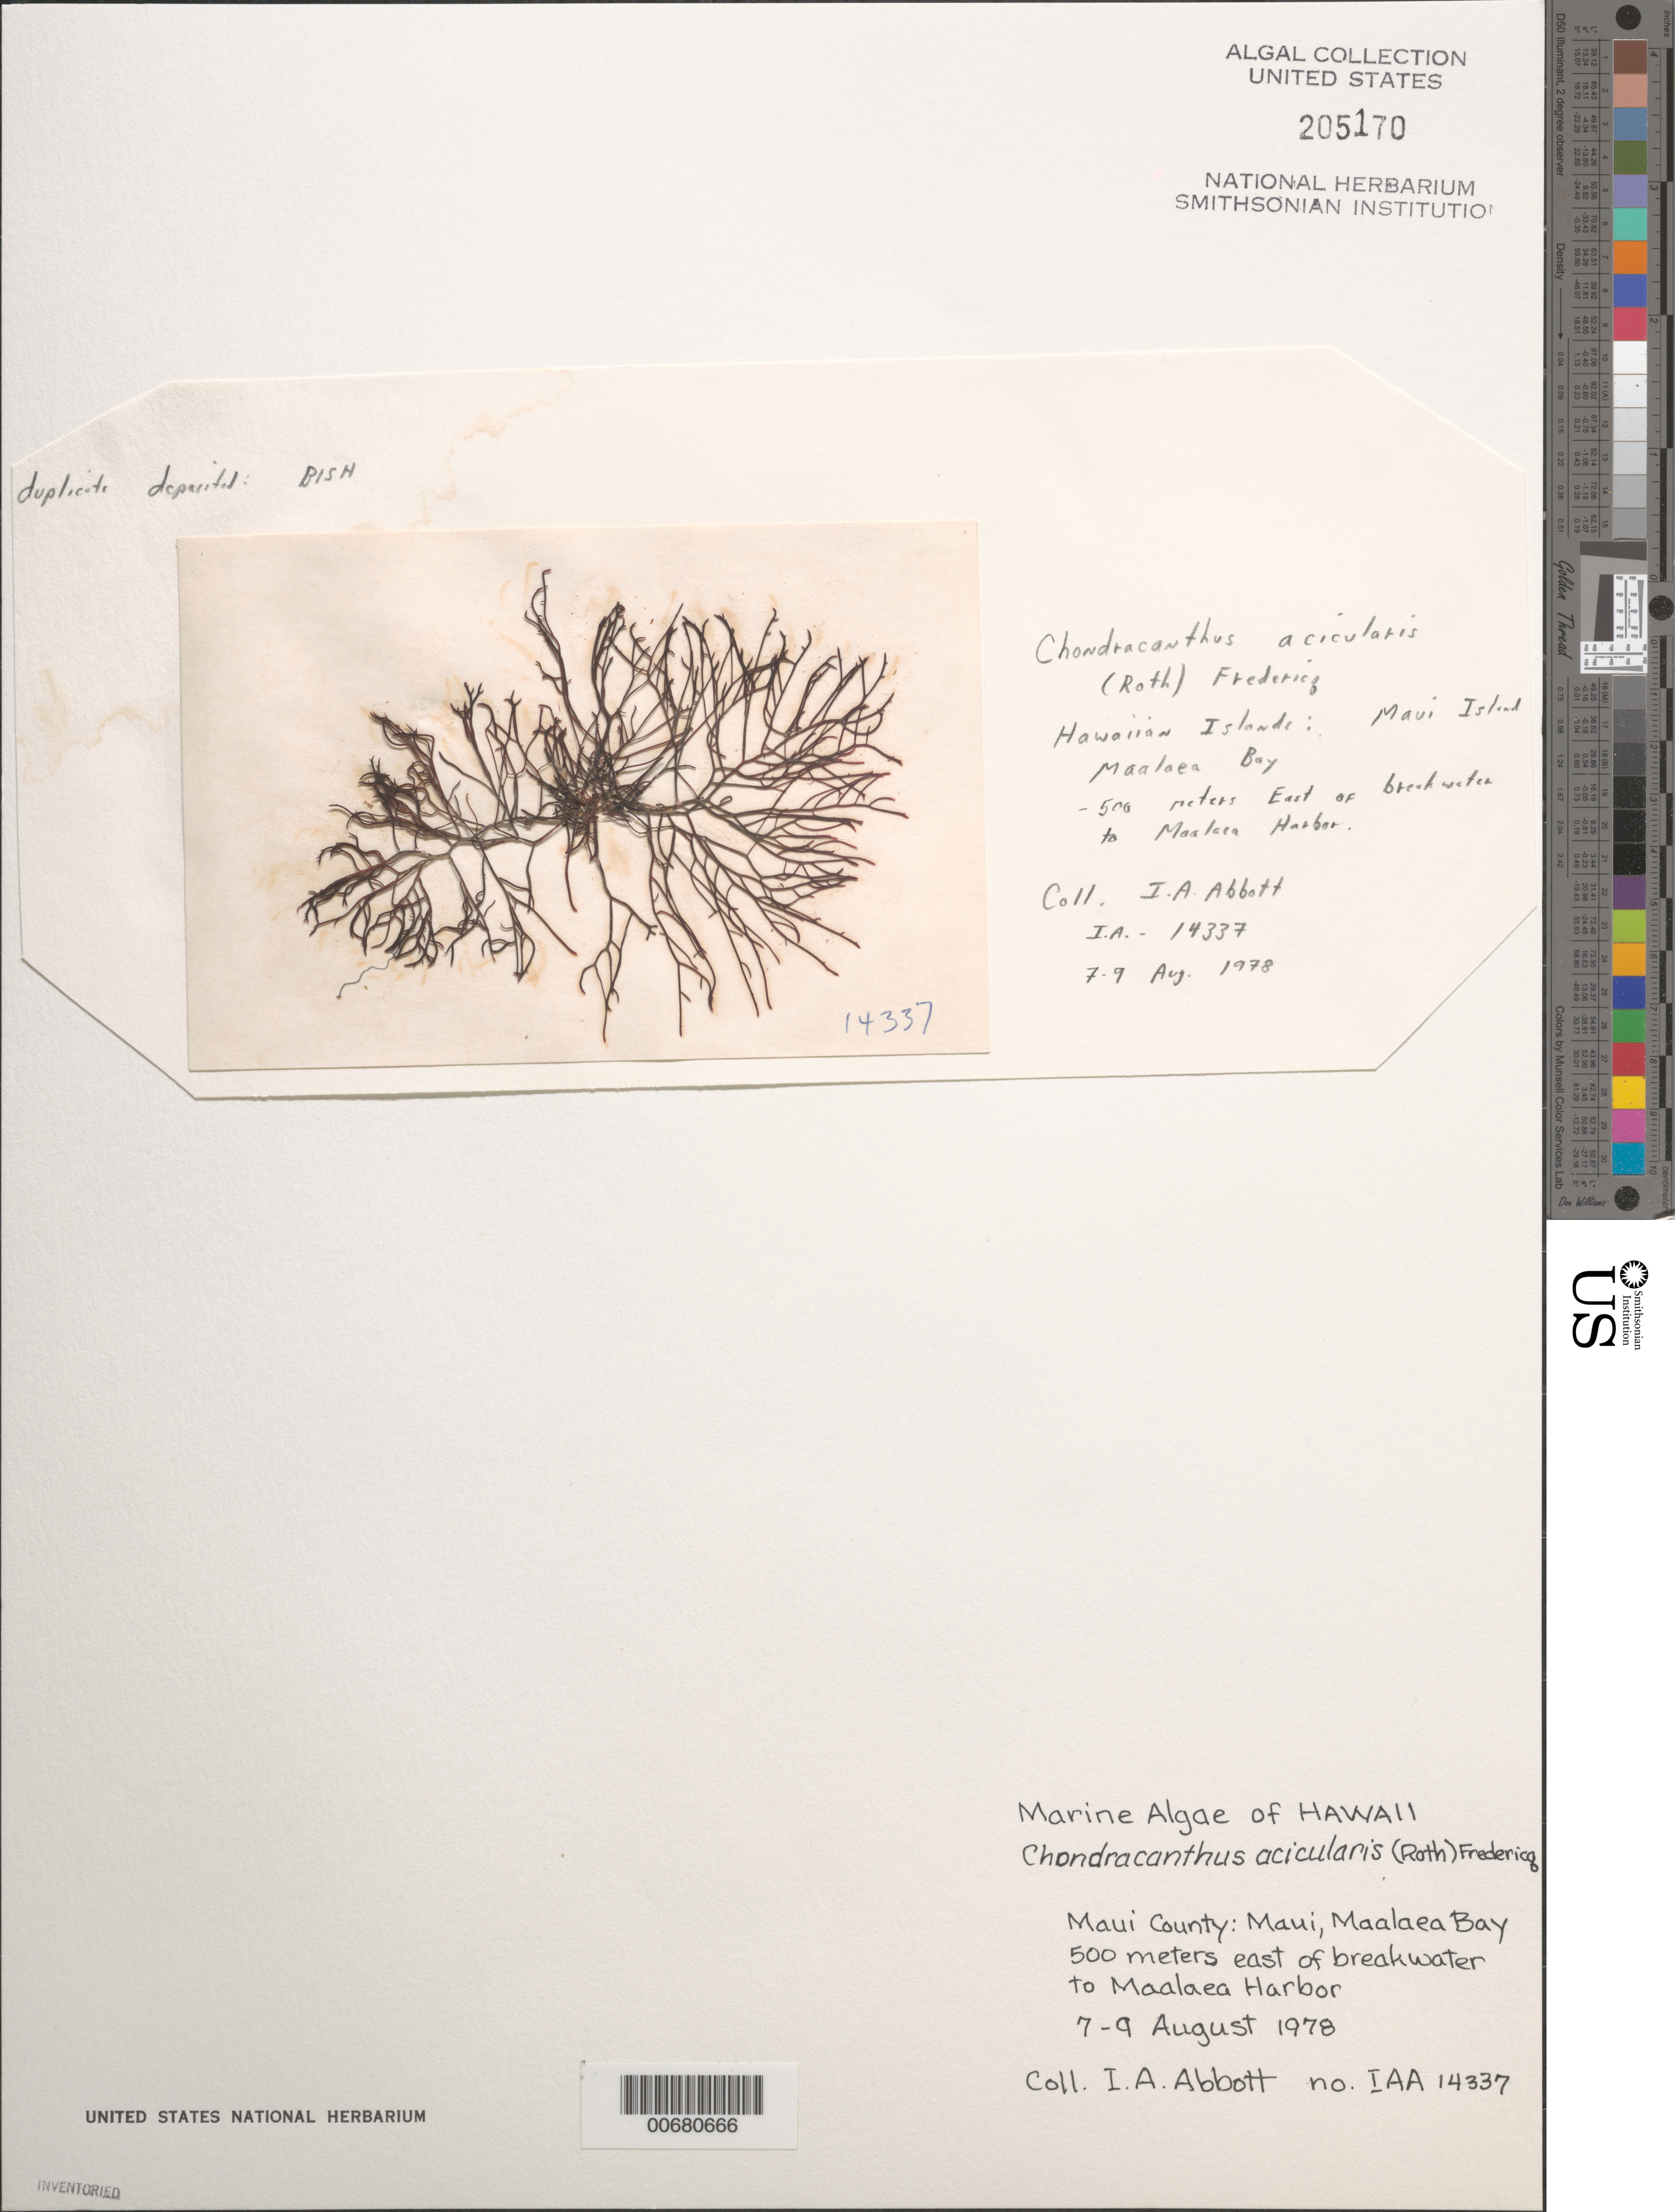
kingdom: Plantae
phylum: Rhodophyta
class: Florideophyceae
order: Gigartinales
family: Gigartinaceae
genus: Chondracanthus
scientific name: Chondracanthus acicularis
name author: (Roth) Fredericq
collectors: I. A. Abbott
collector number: IAA 14337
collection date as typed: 07 Aug 1978 to 09 Aug 1978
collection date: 1978-08-07/1978-08-09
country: United States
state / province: Hawaii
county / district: Maui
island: Maui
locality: Maalaea Bay 500 meters east of breakwater to Maalaea Harbor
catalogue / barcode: US 205170